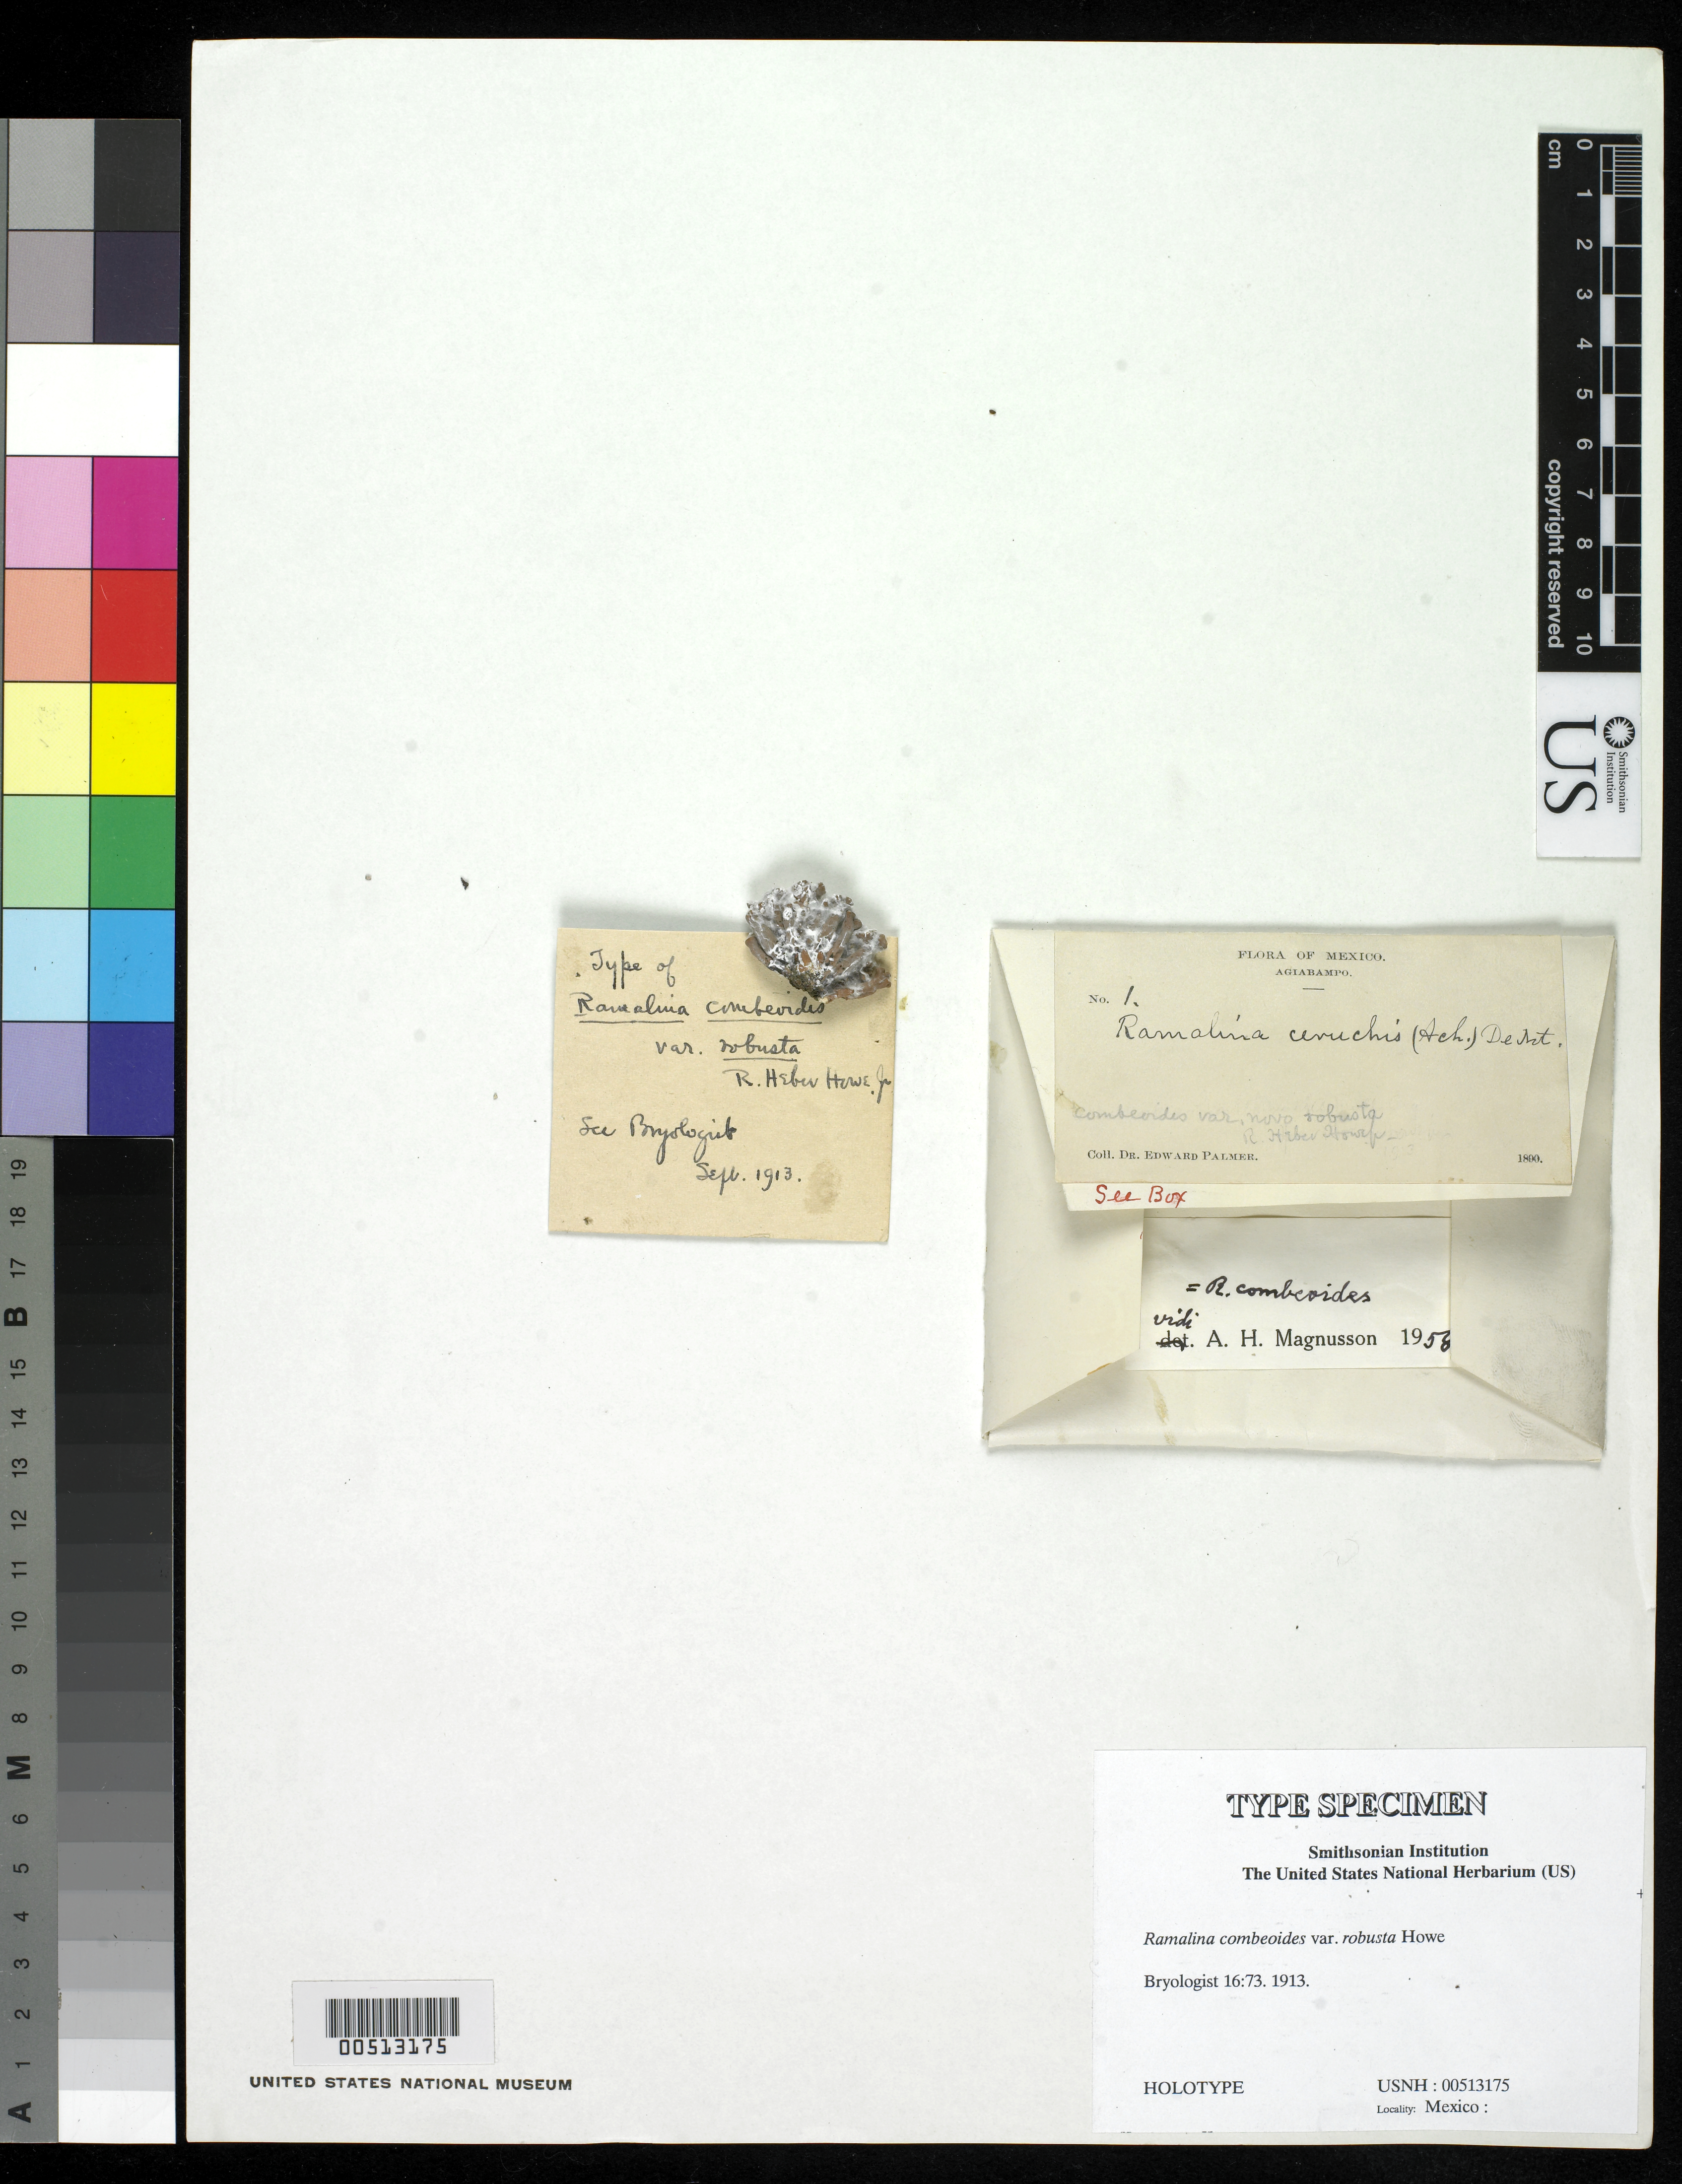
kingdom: Fungi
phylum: Ascomycota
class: Lecanoromycetes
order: Lecanorales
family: Ramalinaceae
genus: Ramalina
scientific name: Ramalina combeoides var. robusta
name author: R. Howe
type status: Holotype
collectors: E. Palmer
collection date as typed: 1890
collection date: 1890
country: Mexico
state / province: Sonora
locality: Agiabampo.